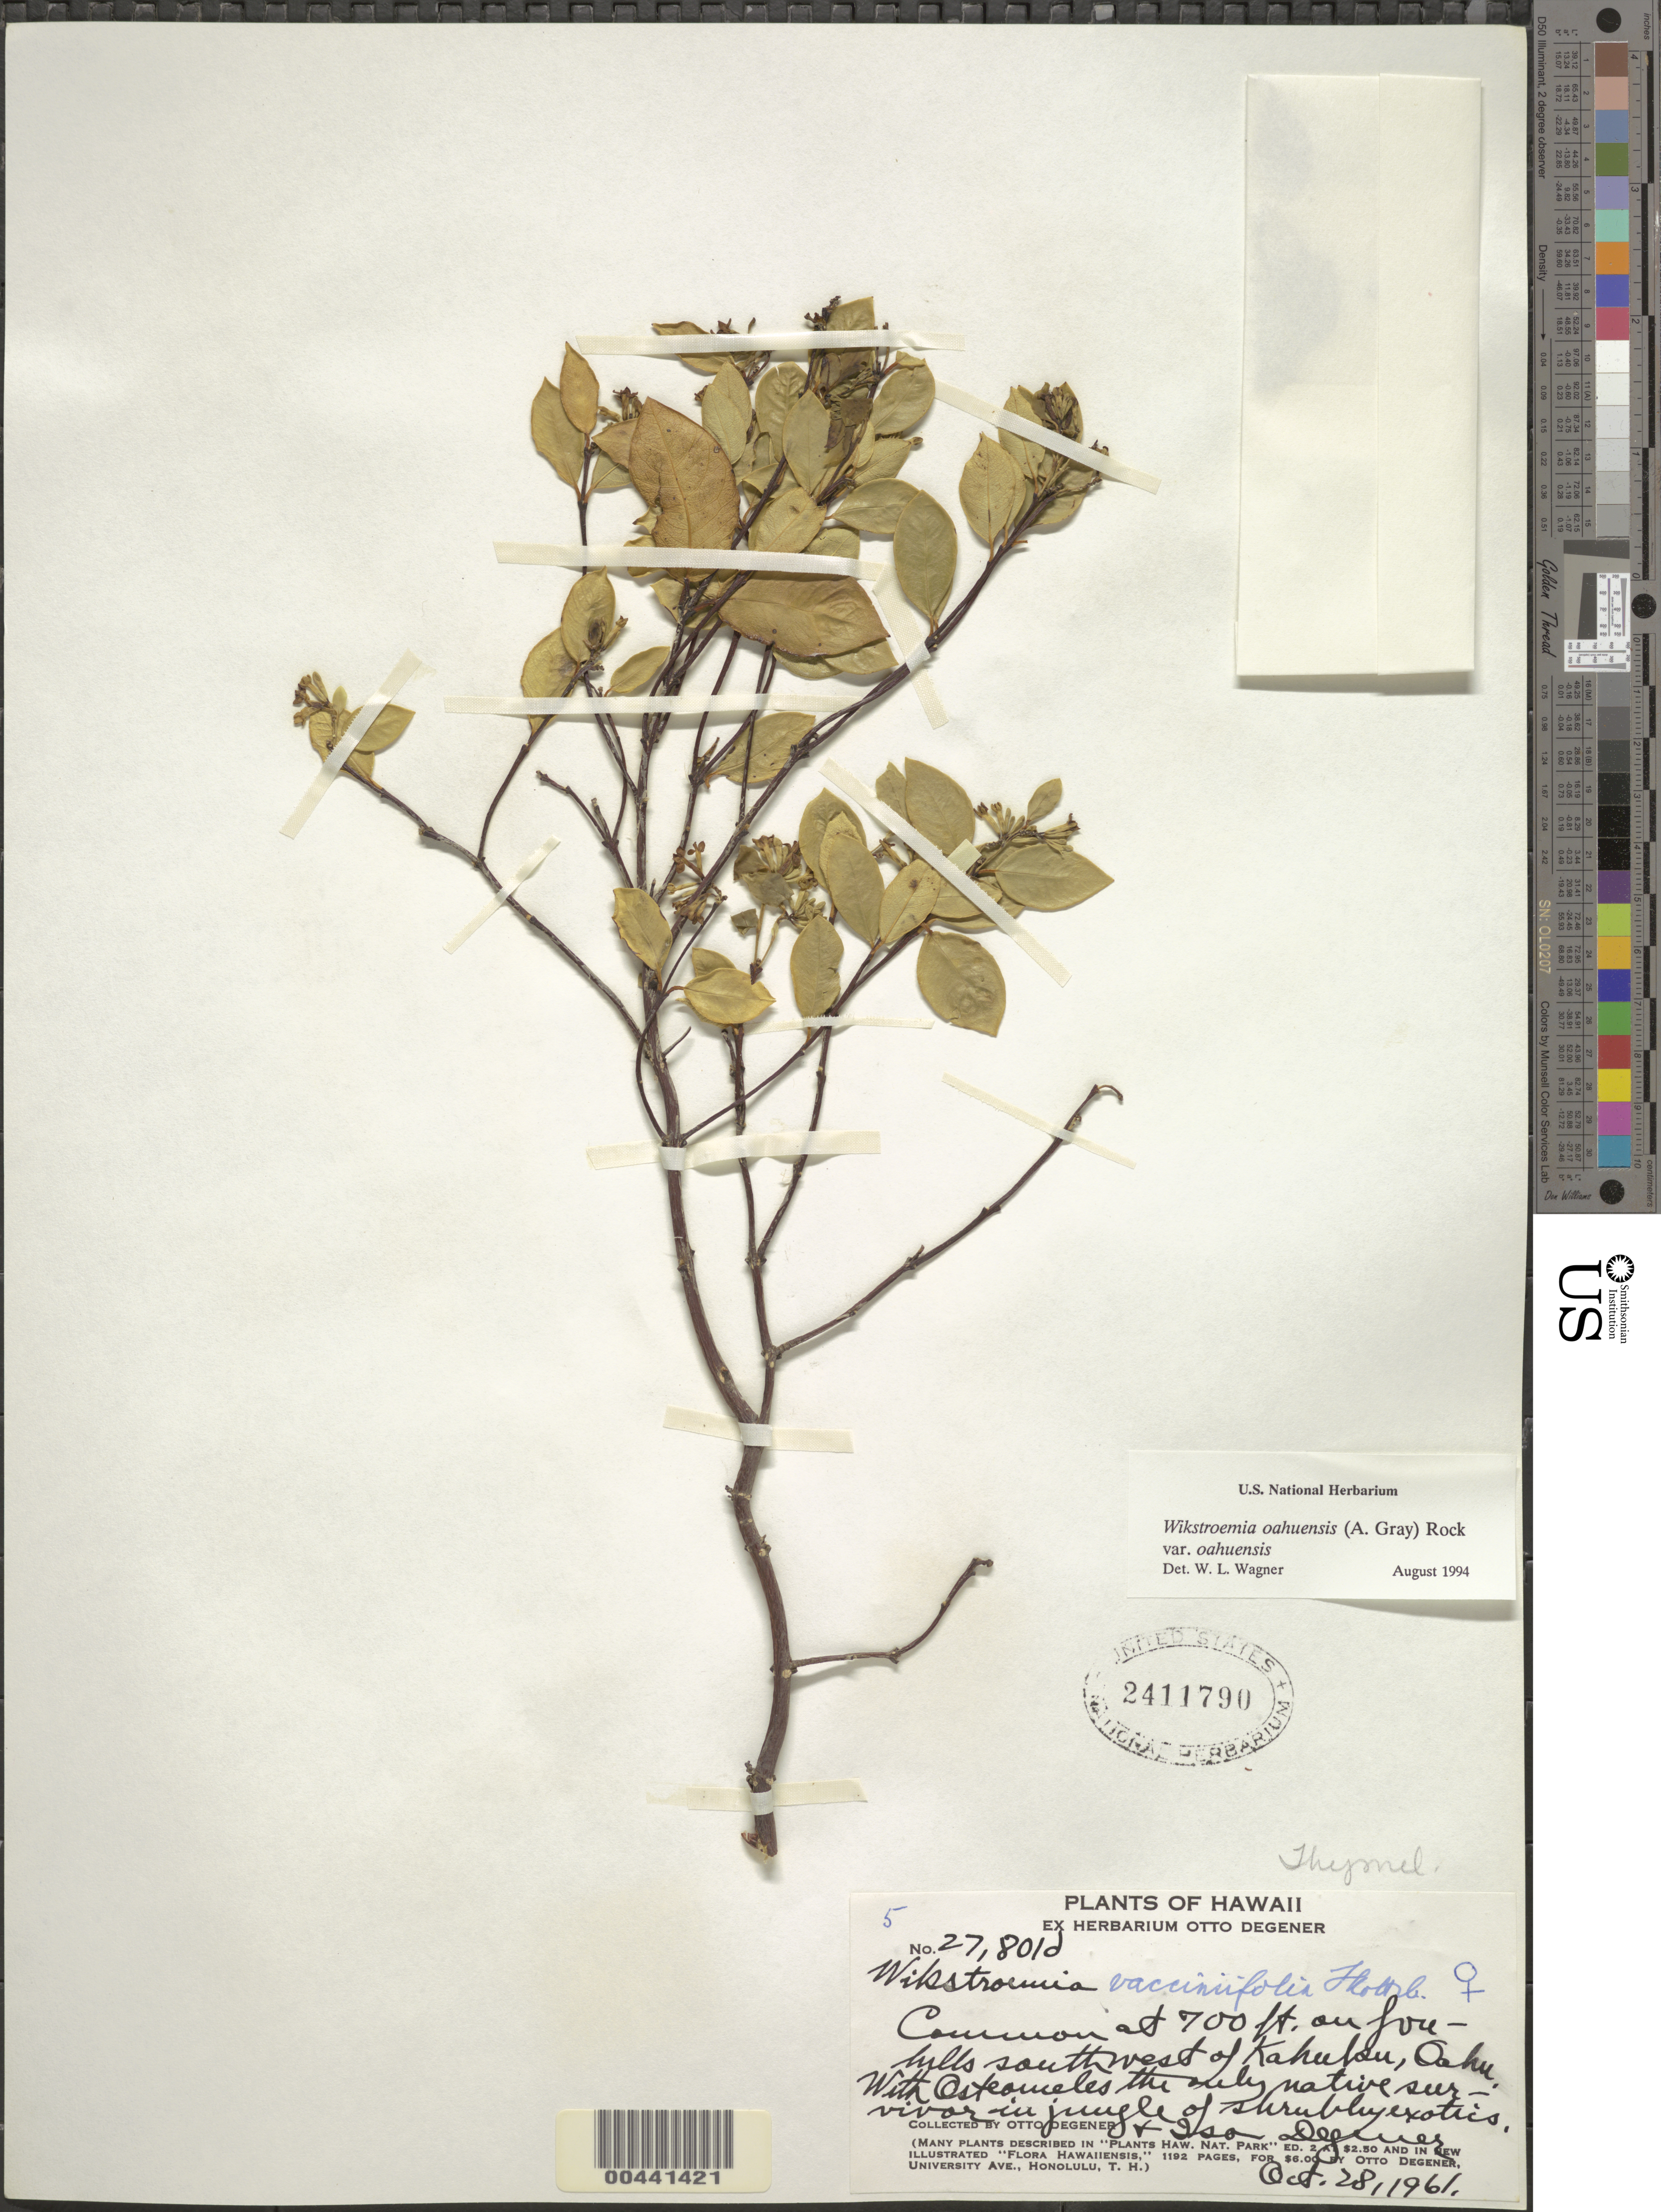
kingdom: Plantae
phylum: Tracheophyta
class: Magnoliopsida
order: Malvales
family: Thymelaeaceae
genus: Wikstroemia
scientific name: Wikstroemia oahuensis var. oahuensis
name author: (A. Gray) Rock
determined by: Wagner, W. L., (BOT), Smithsonian Institution - National Museum of Natural History (UNITED STATES)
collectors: O. Degener & I. Degener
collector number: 27801d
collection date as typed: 28 Oct 1961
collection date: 1961-10-28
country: United States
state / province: Hawaii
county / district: Honolulu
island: Oahu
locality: Forehills SW of Kahuku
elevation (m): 213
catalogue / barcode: US 2411790